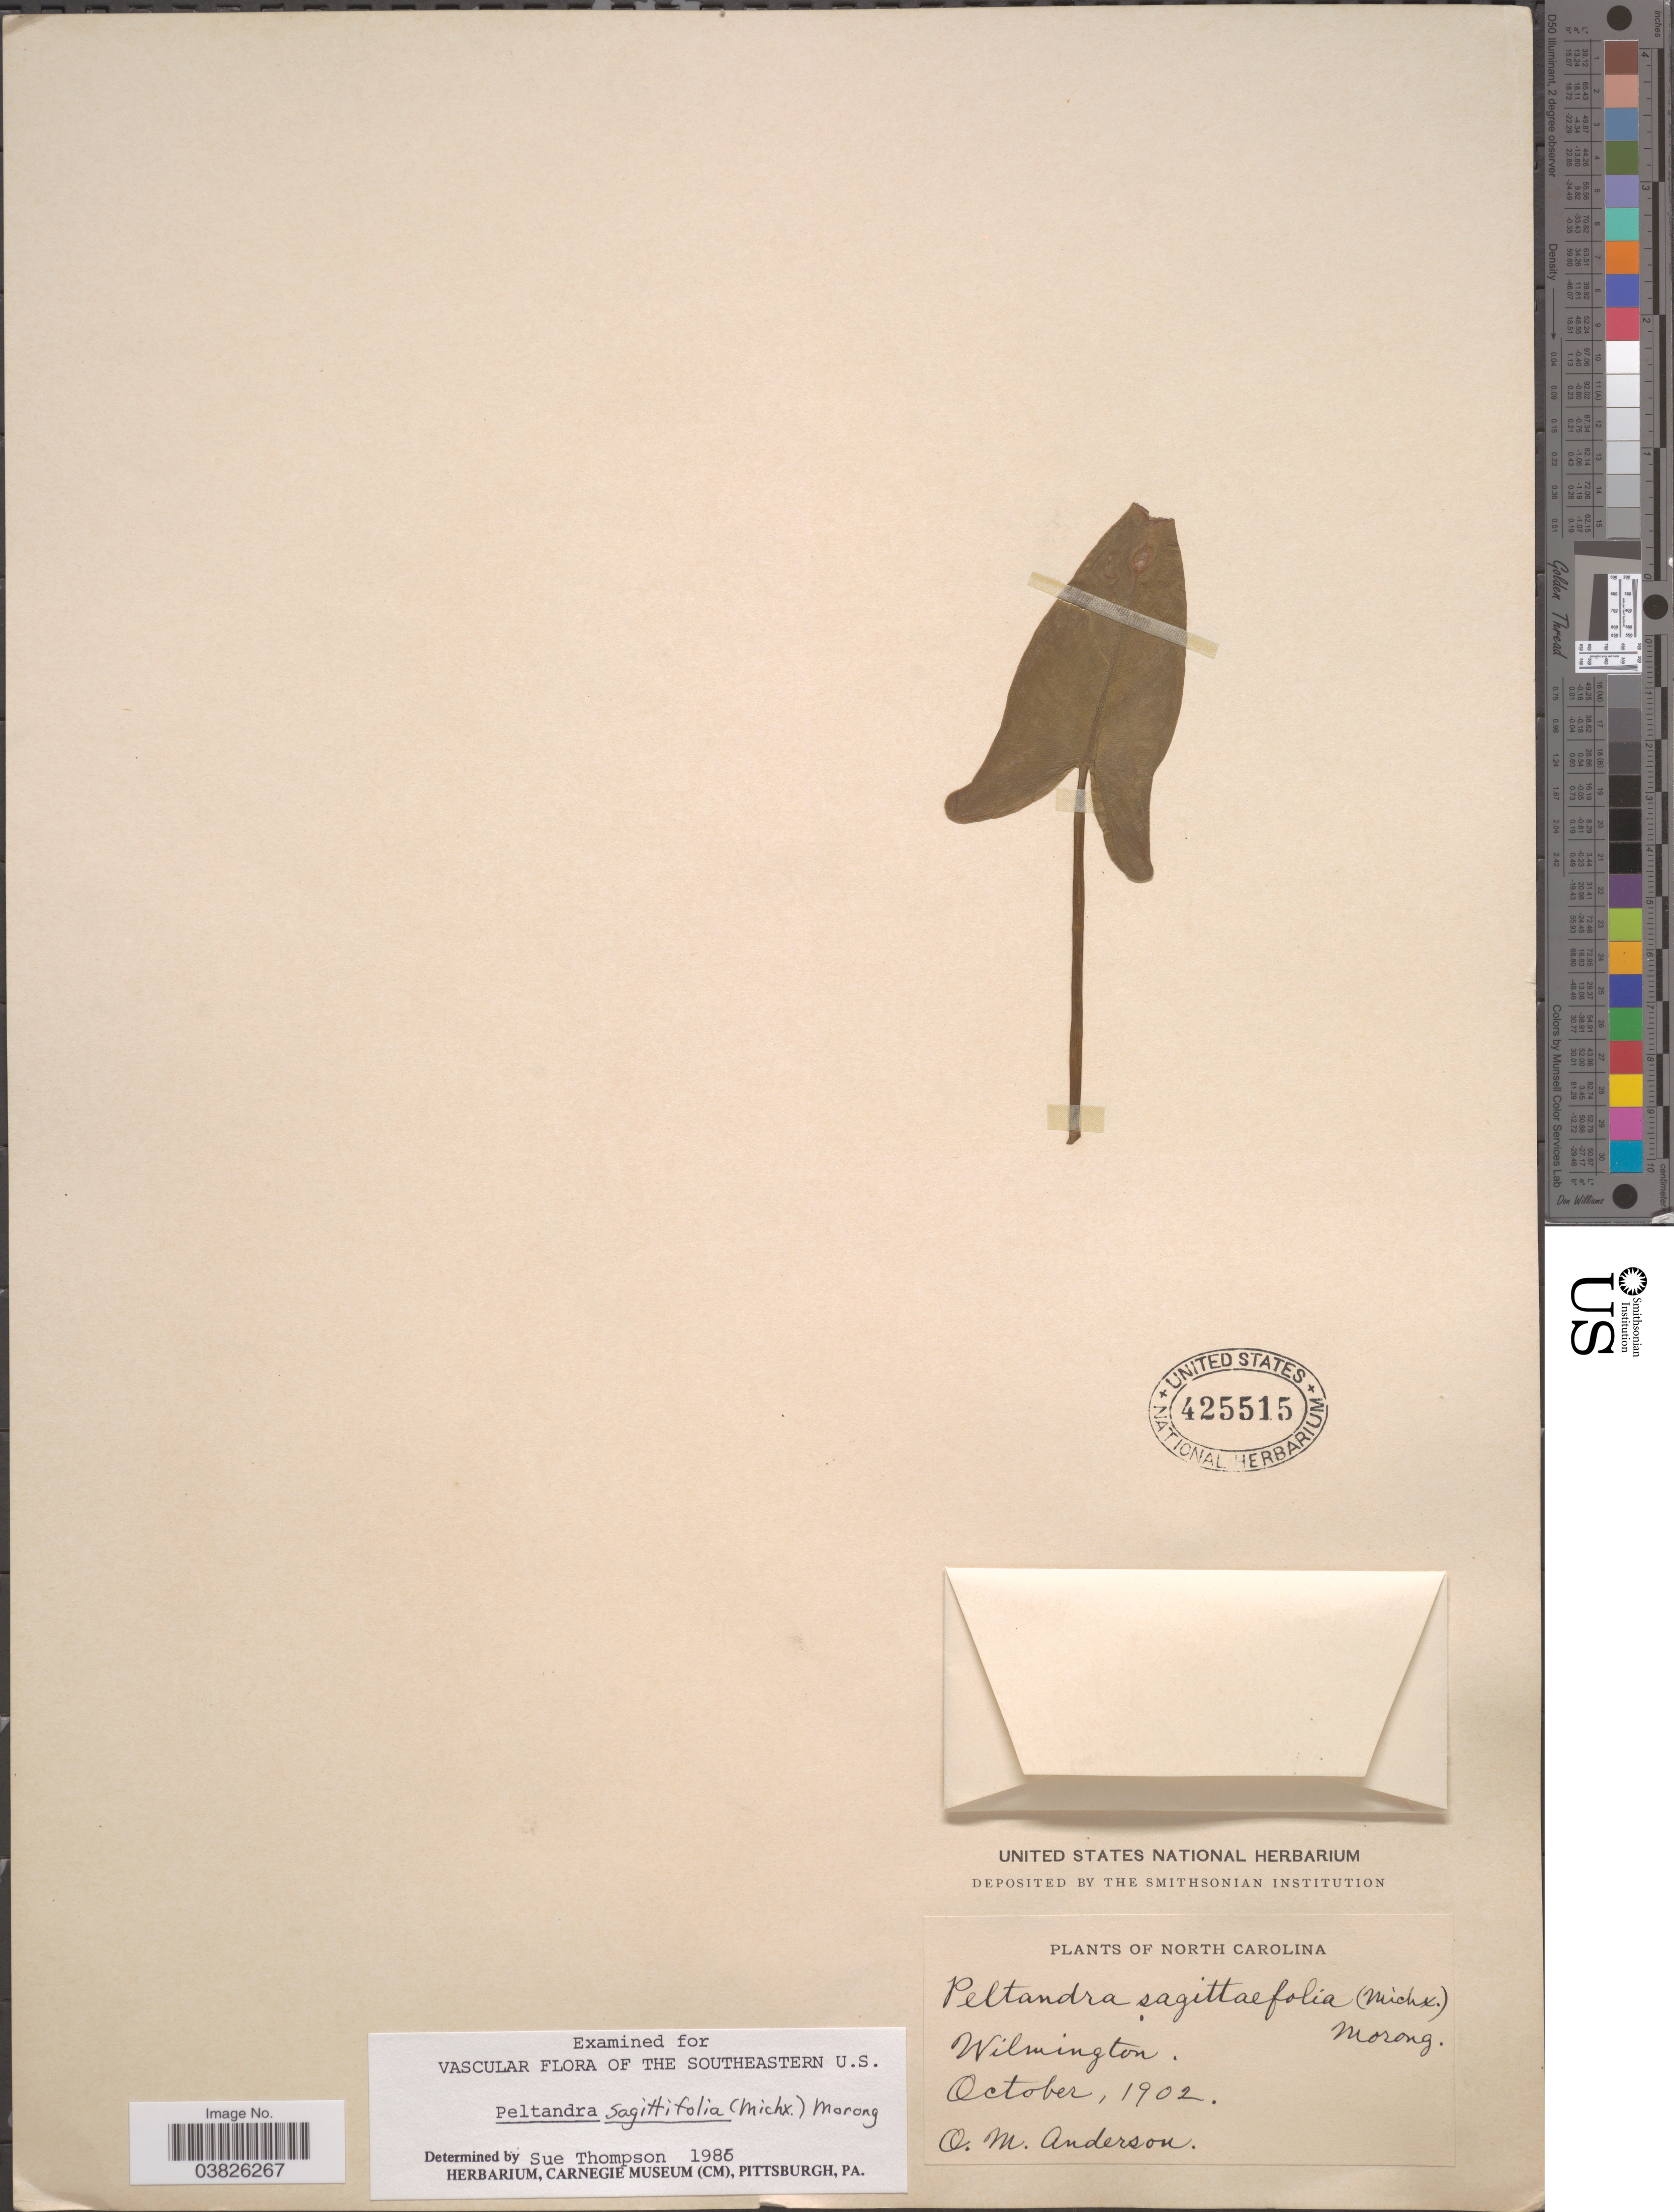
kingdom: Plantae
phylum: Tracheophyta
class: Liliopsida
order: Alismatales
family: Araceae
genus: Peltandra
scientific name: Peltandra sagittifolia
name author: (Michx.) Morong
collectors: O. Anderson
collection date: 1902-10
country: United States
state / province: North Carolina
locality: Wilmington.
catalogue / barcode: US 425515